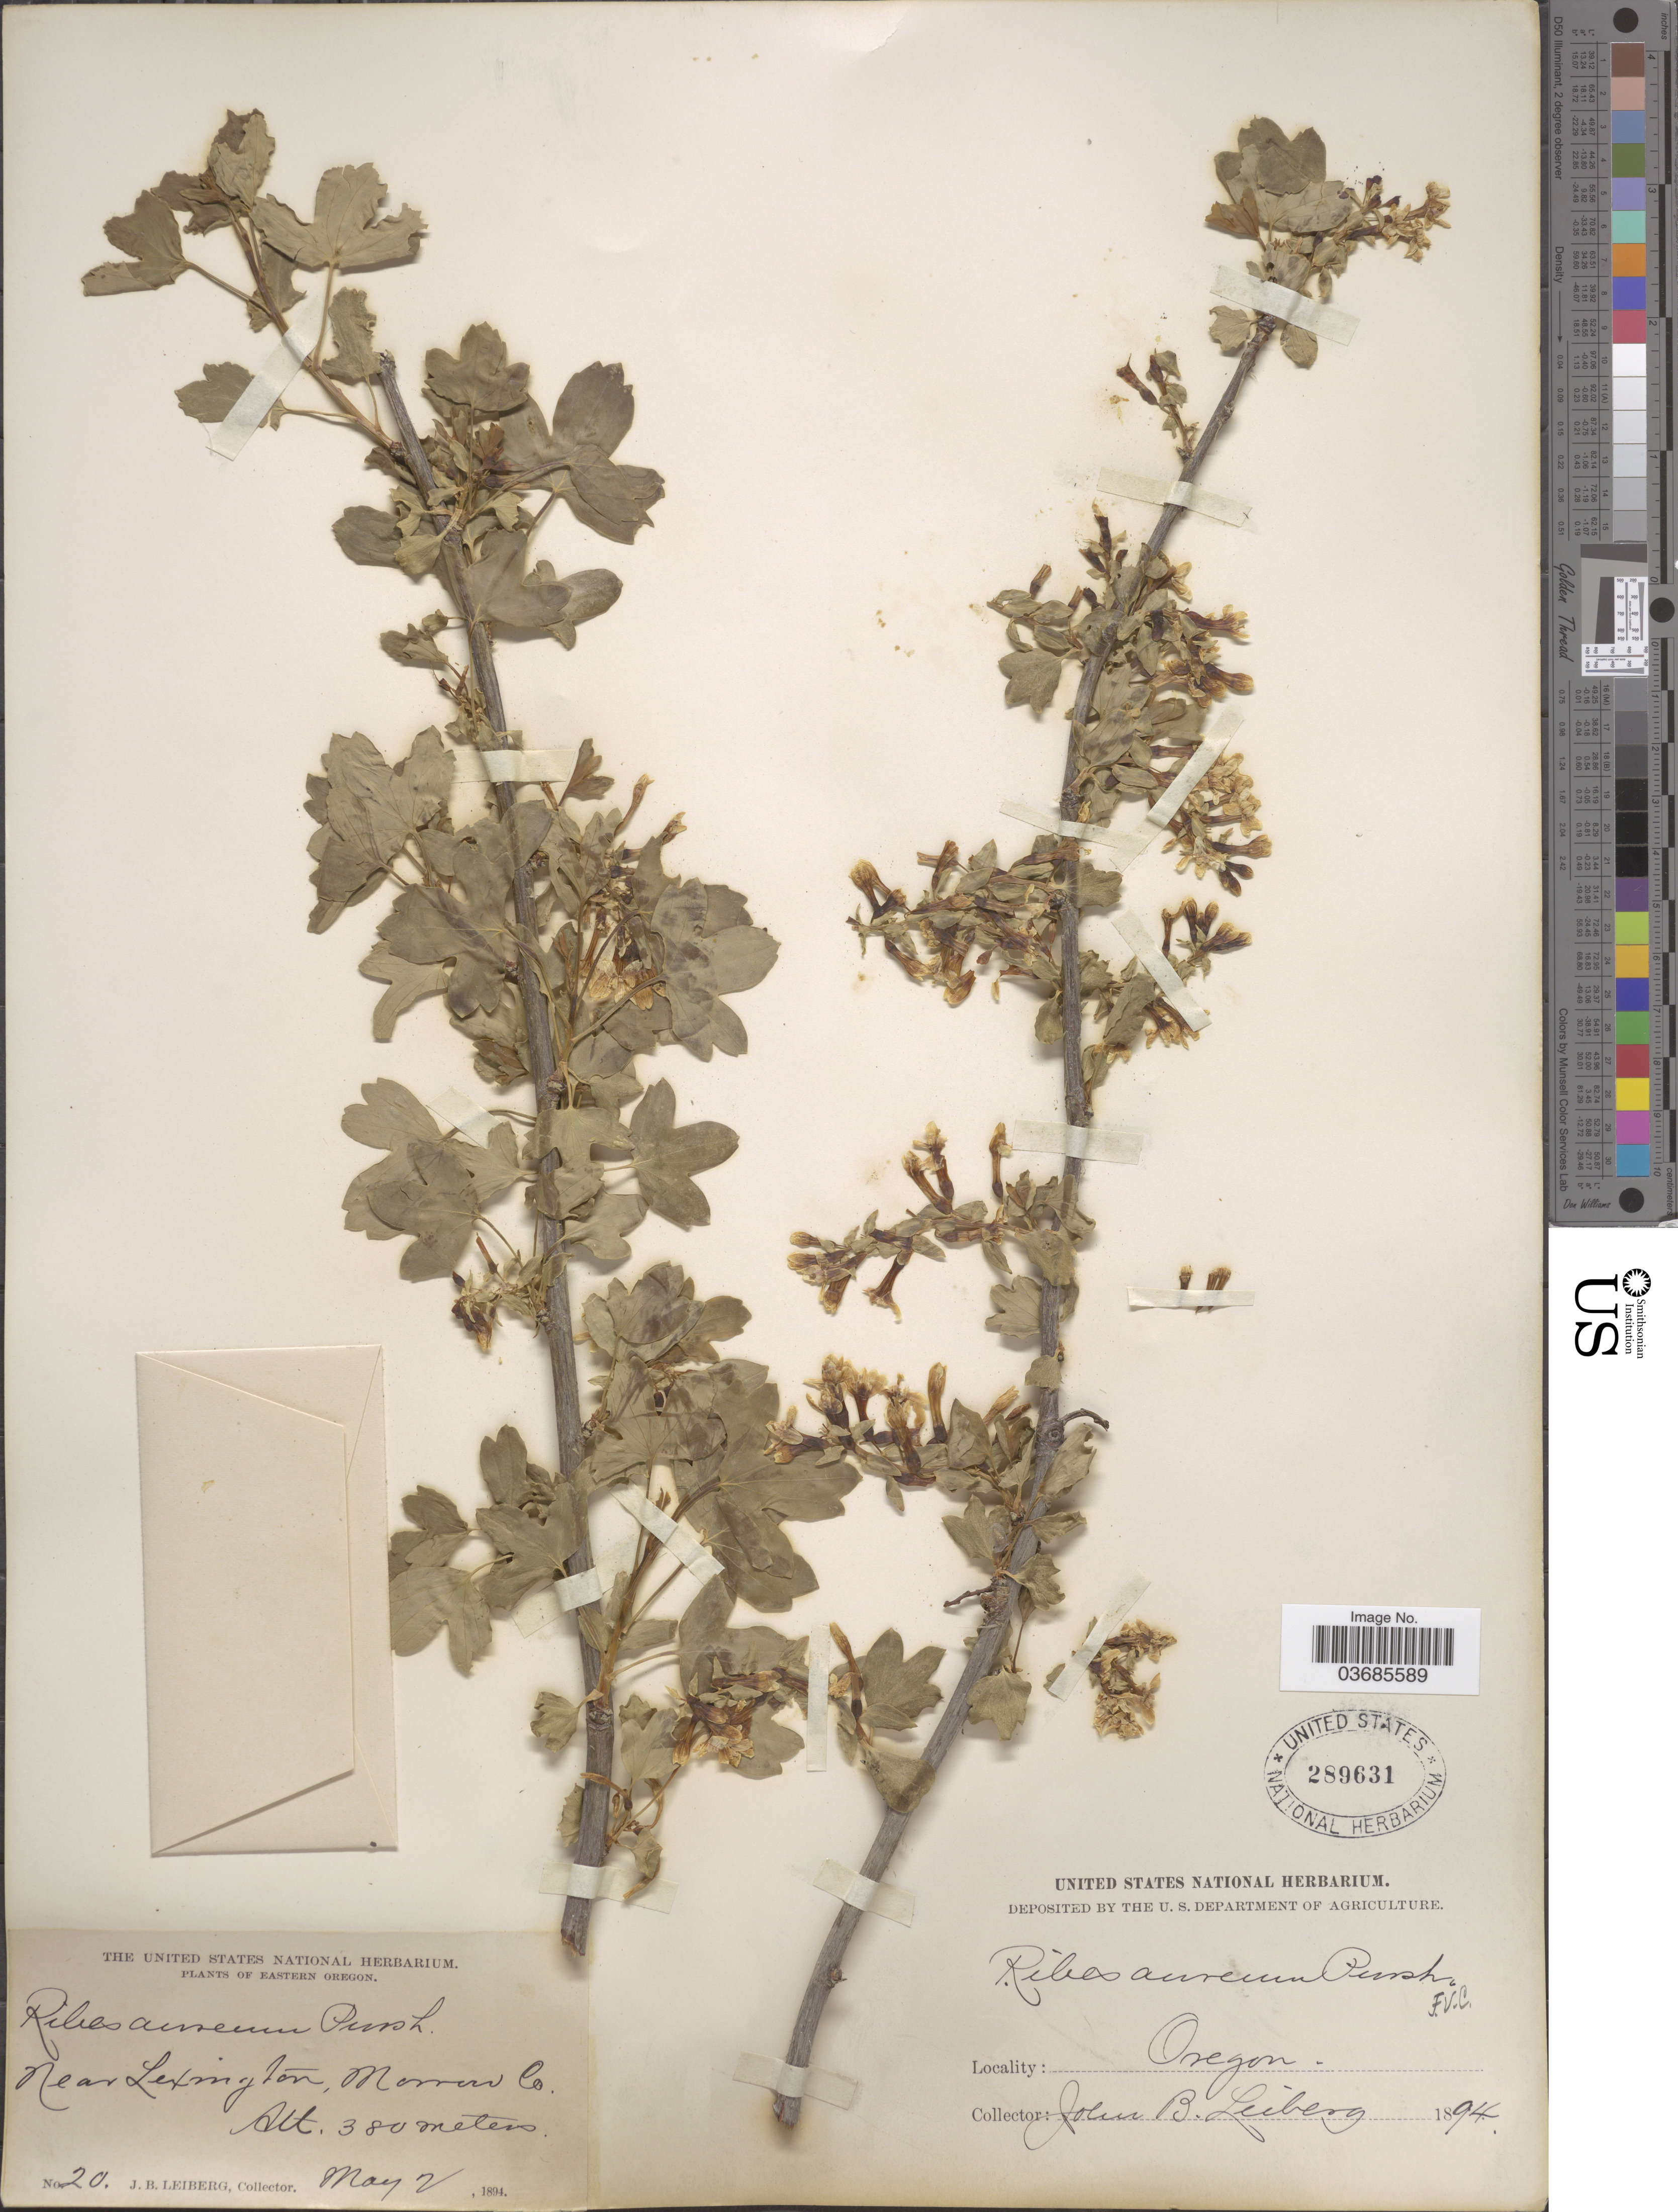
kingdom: Plantae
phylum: Tracheophyta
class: Magnoliopsida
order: Saxifragales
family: Grossulariaceae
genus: Ribes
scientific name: Ribes aureum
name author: Pursh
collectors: J. B. Leiberg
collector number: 20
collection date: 1894-05-02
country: United States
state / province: Oregon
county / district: Morrow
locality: Eastern Oregon. Near Lexington, Morrow Co.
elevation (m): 380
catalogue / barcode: US 289631